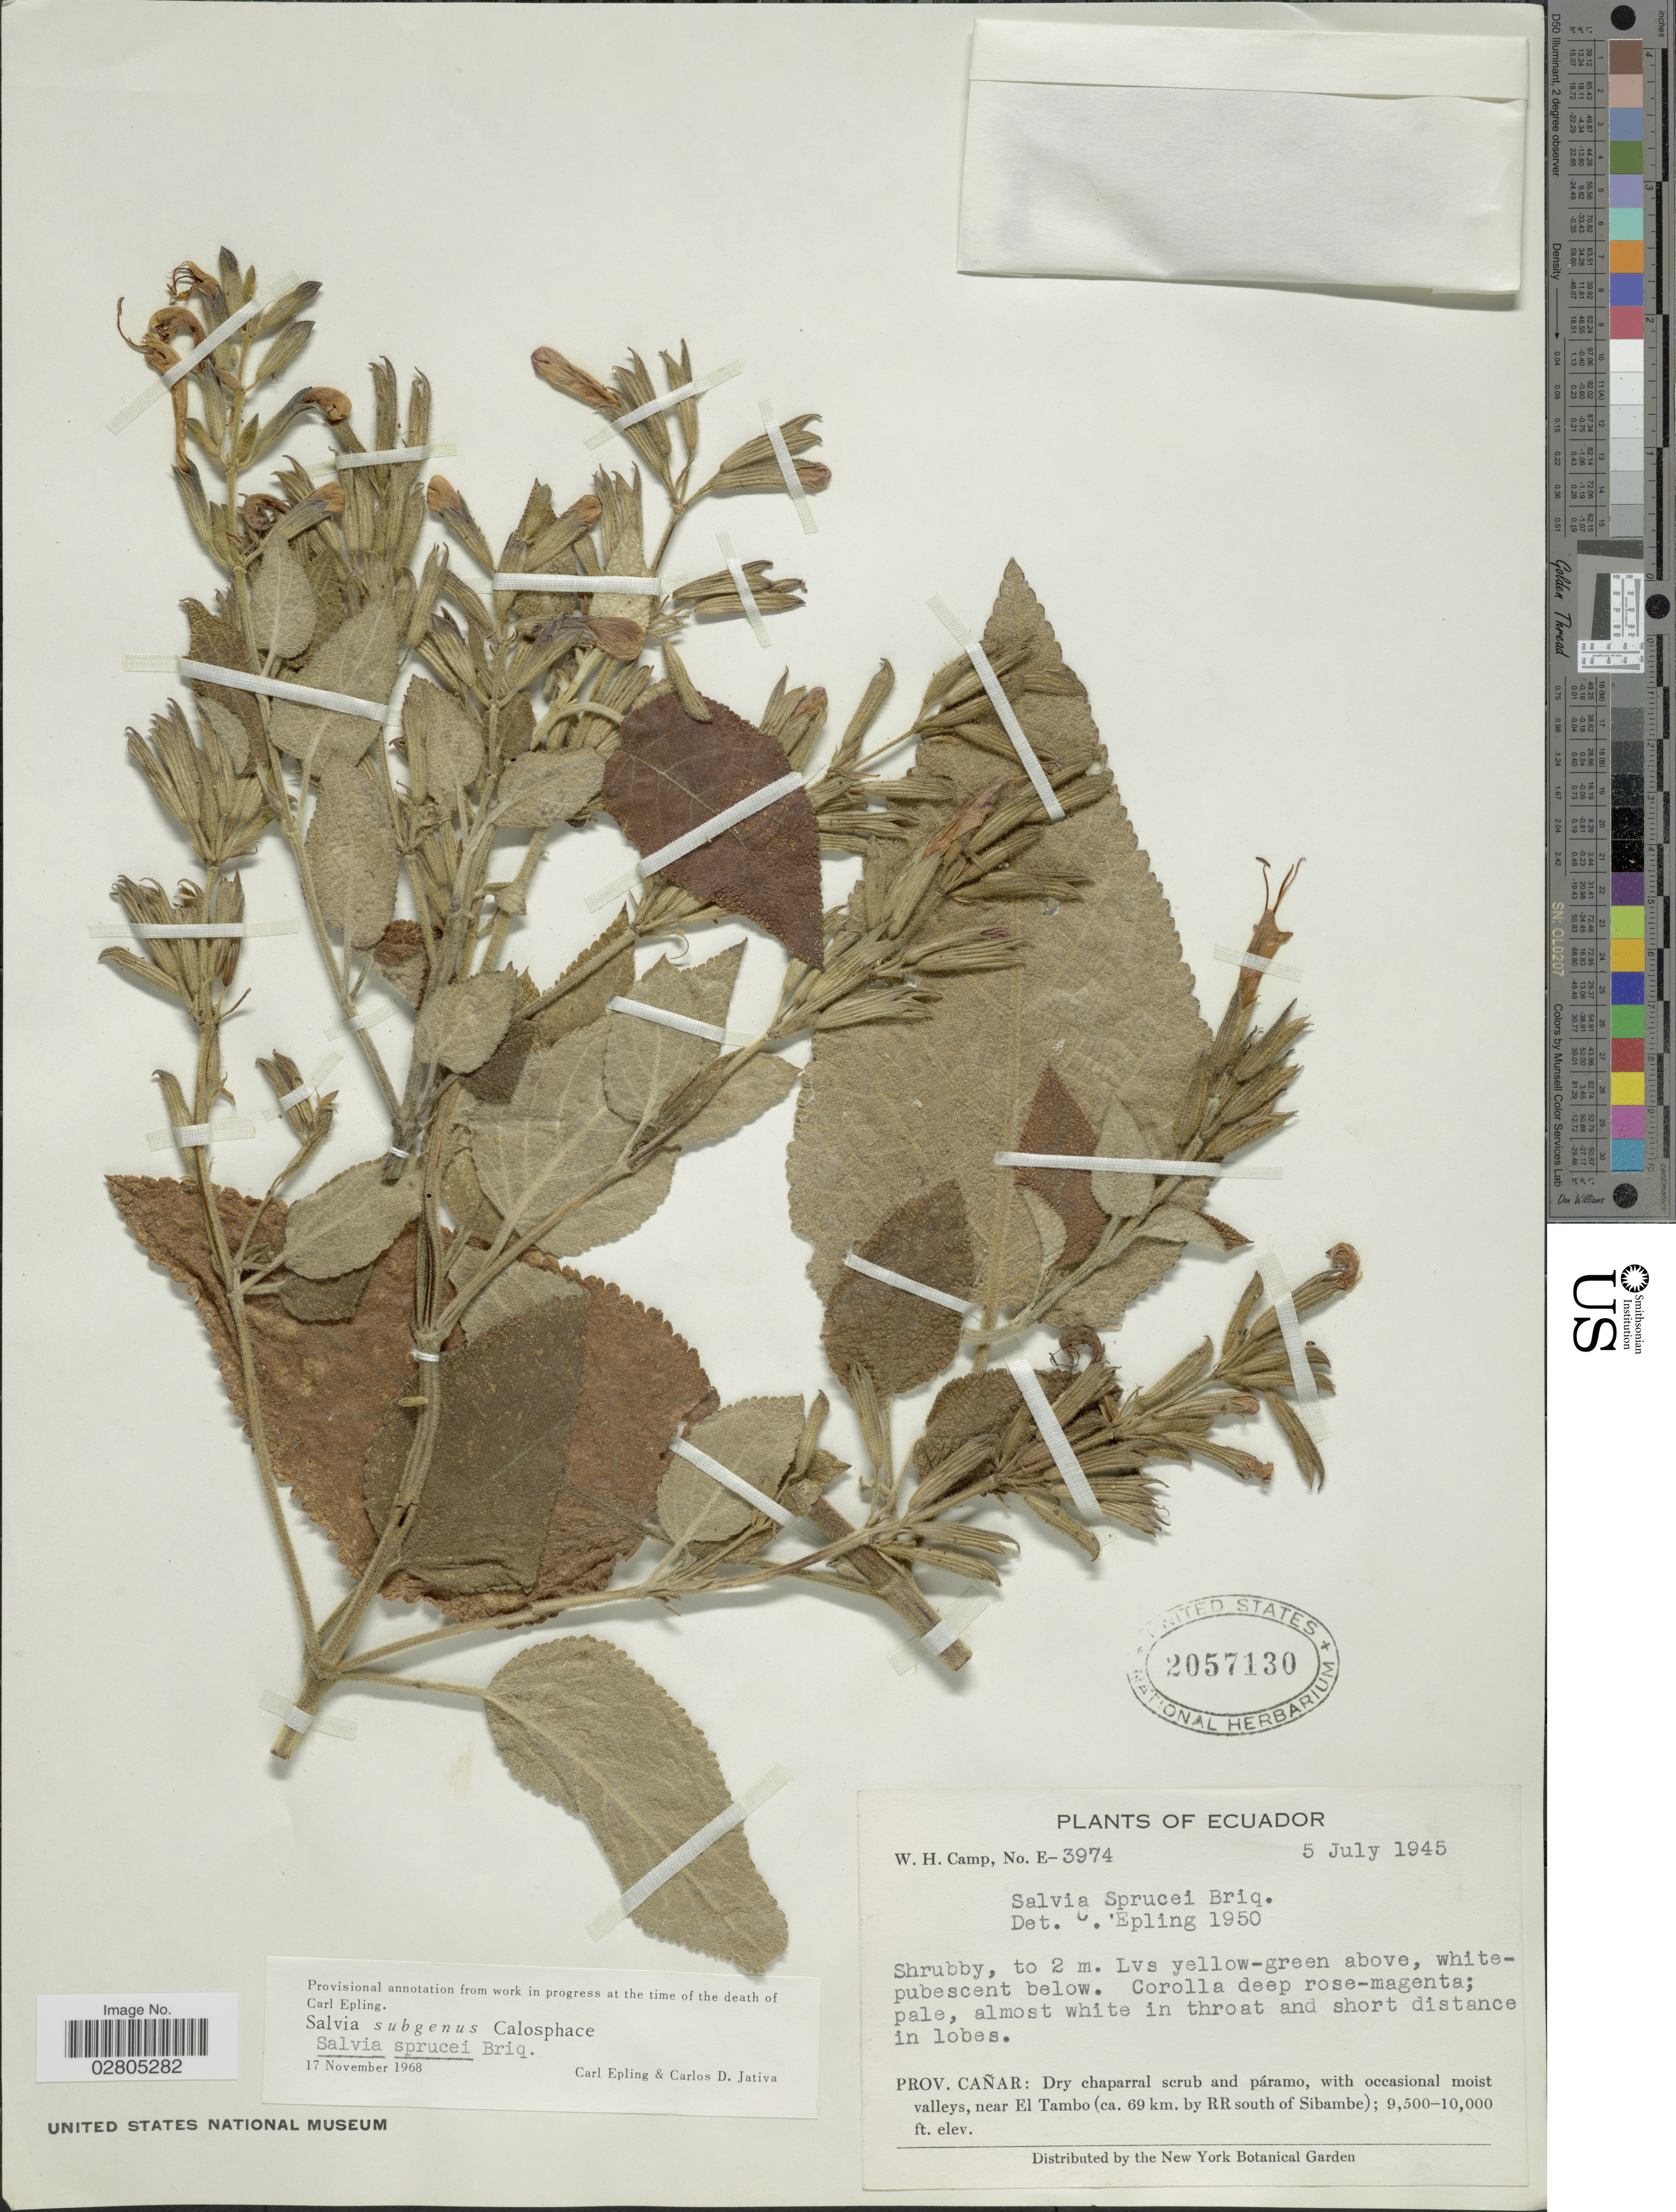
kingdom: Plantae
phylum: Tracheophyta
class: Magnoliopsida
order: Lamiales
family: Lamiaceae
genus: Salvia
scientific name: Salvia sprucei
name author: Briq.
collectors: W. H. Camp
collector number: E-3974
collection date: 1945-07-05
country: Ecuador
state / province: Cañar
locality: Dry chaparral scrub and páramo, with occasional moist valleys, near El Tambo (ca. 69 km. by RR south of Sibambe).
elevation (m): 2896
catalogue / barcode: US 2057130